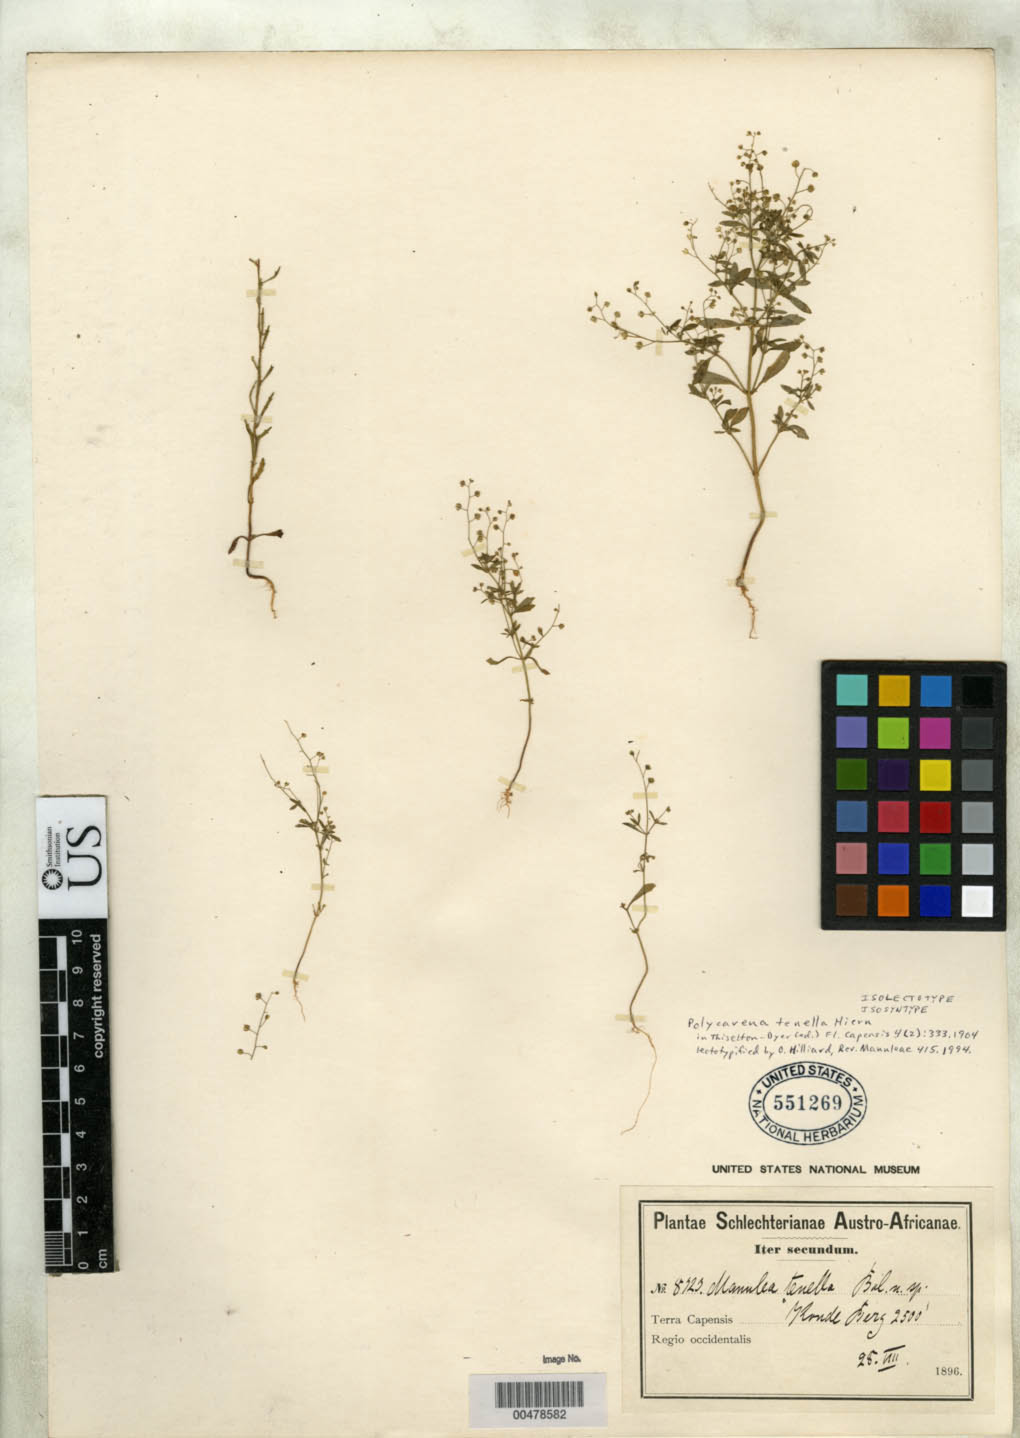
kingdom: Plantae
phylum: Tracheophyta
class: Magnoliopsida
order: Lamiales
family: Scrophulariaceae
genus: Polycarena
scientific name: Polycarena tenella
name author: Hiern in Dyer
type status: Isolectotype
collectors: F. R. R. Schlechter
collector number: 8723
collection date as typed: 28 Aug 1896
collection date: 1896-08-28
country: South Africa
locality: Konde Berg.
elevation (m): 762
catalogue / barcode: US 551269